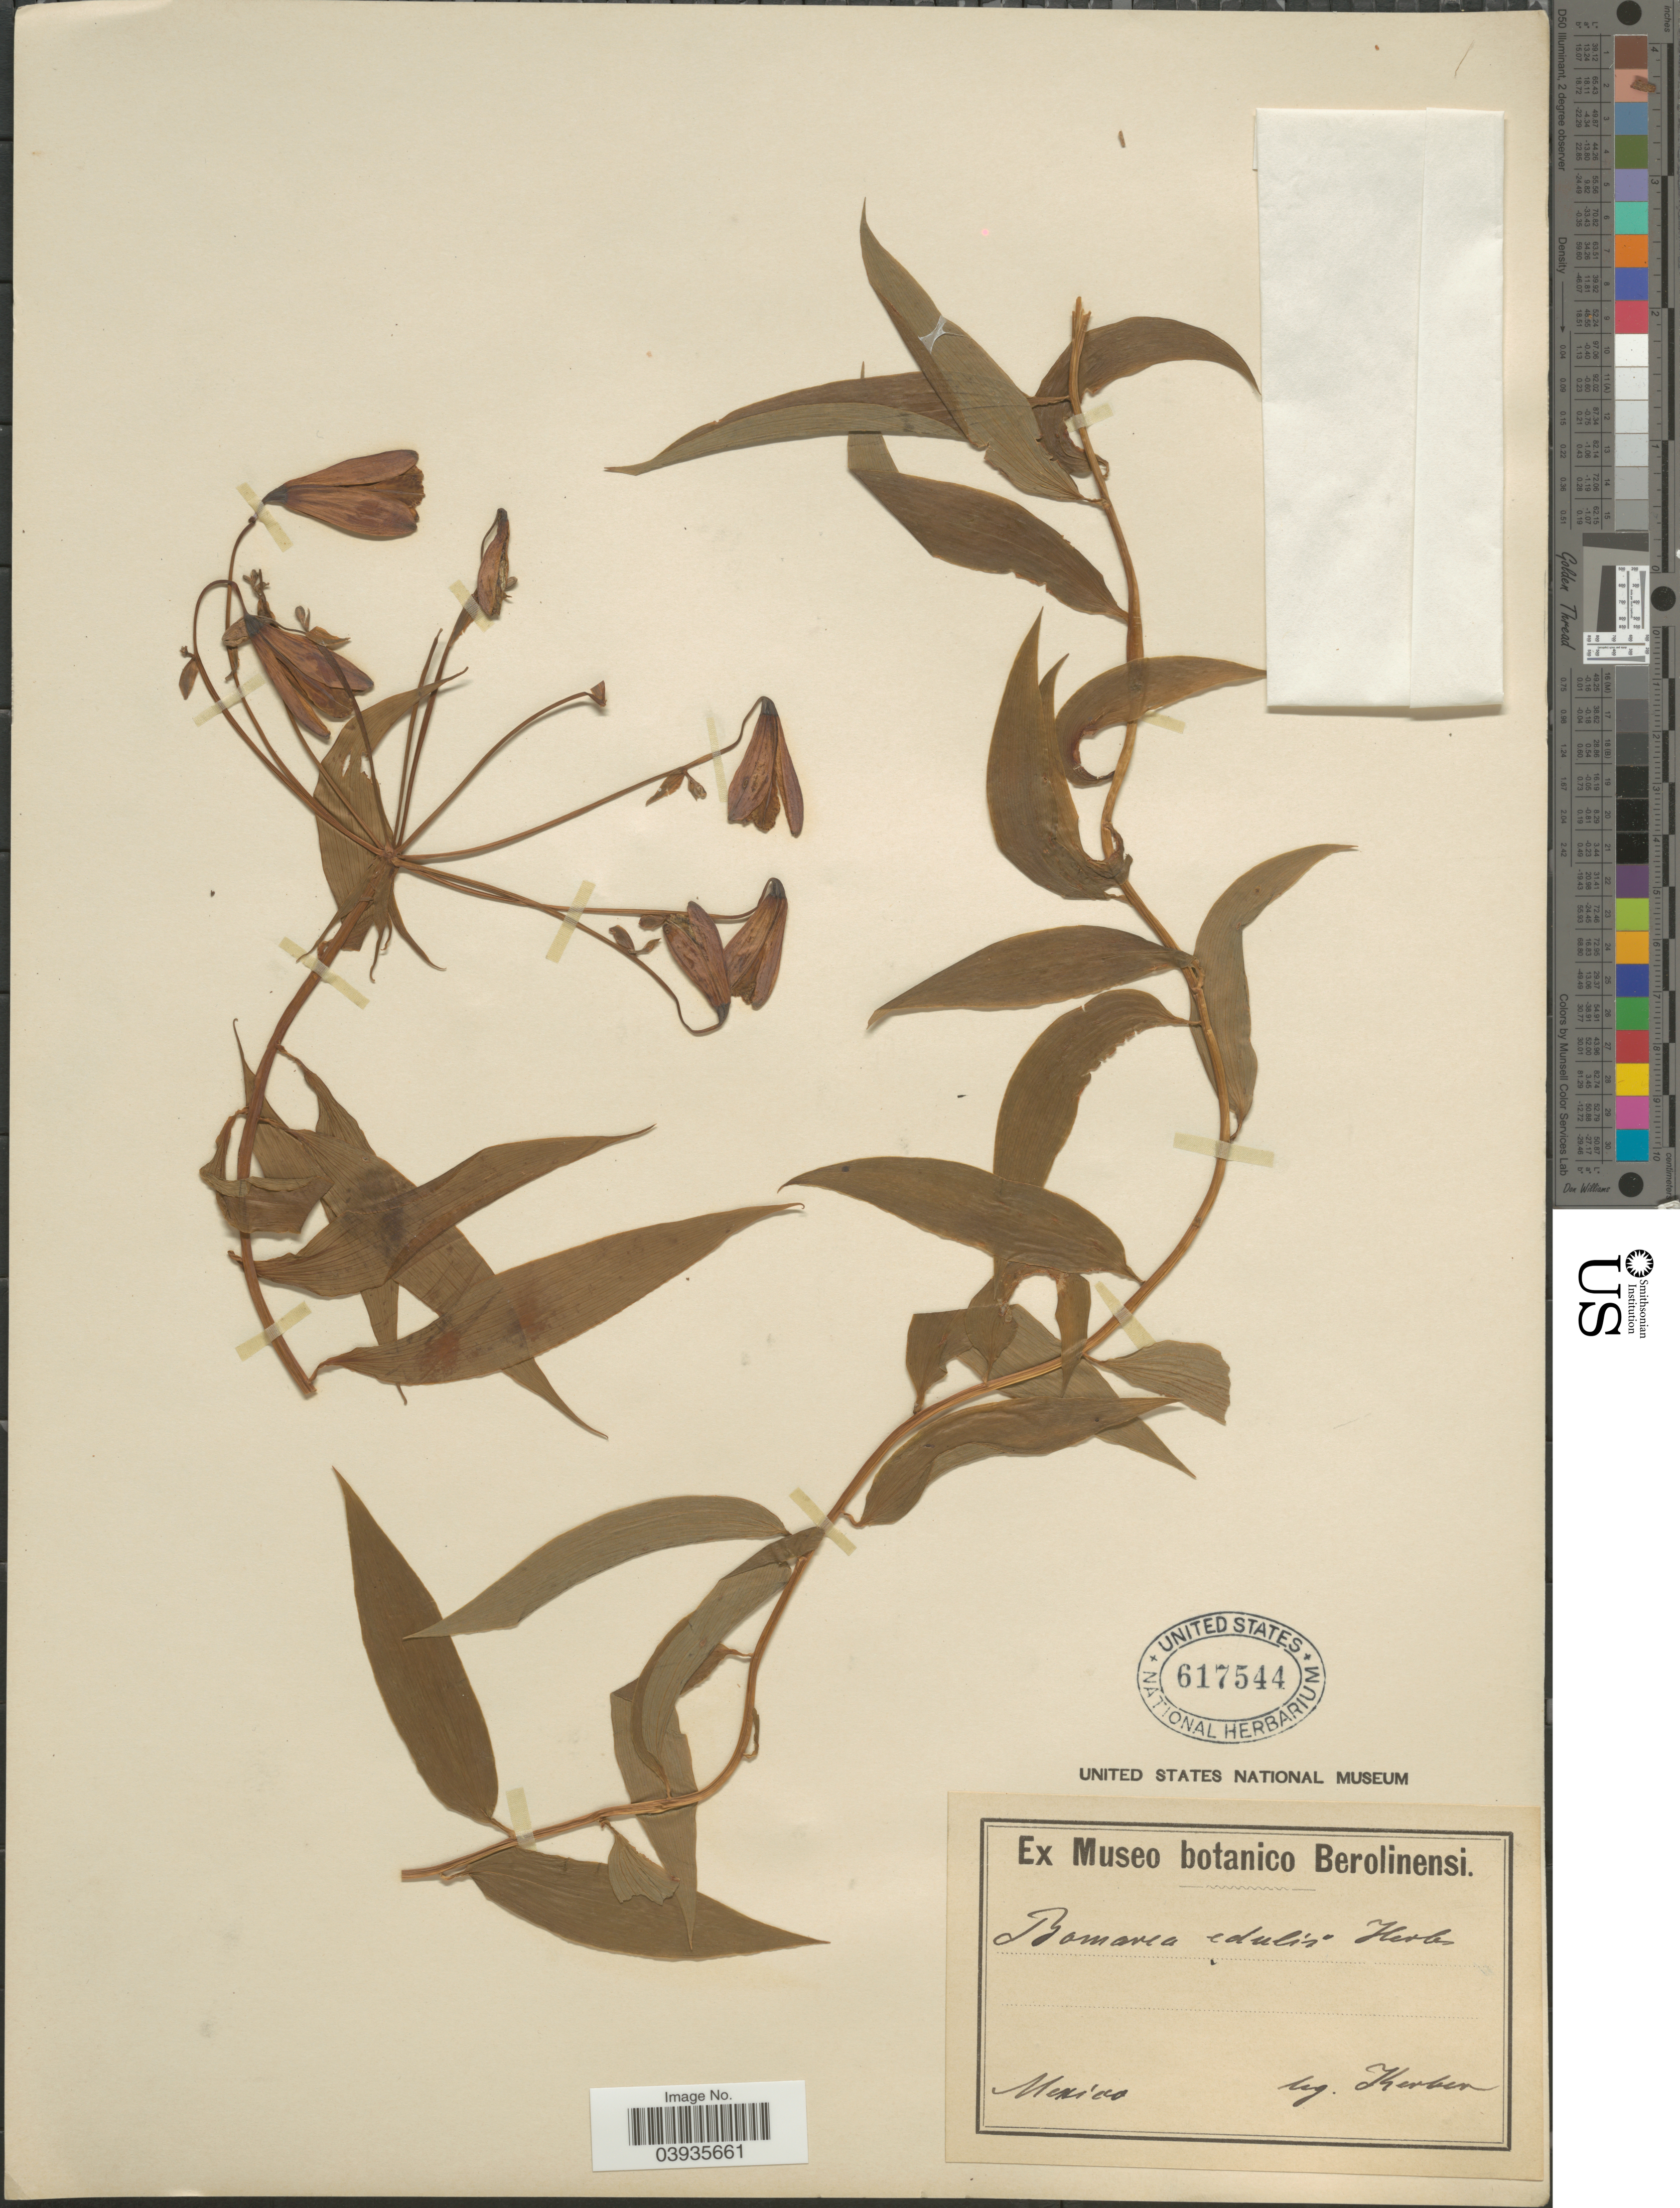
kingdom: Plantae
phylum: Tracheophyta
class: Liliopsida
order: Liliales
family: Alstroemeriaceae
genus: Bomarea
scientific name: Bomarea edulis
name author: (Tussac) Herb.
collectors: -. Kerber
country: Mexico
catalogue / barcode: US 617544